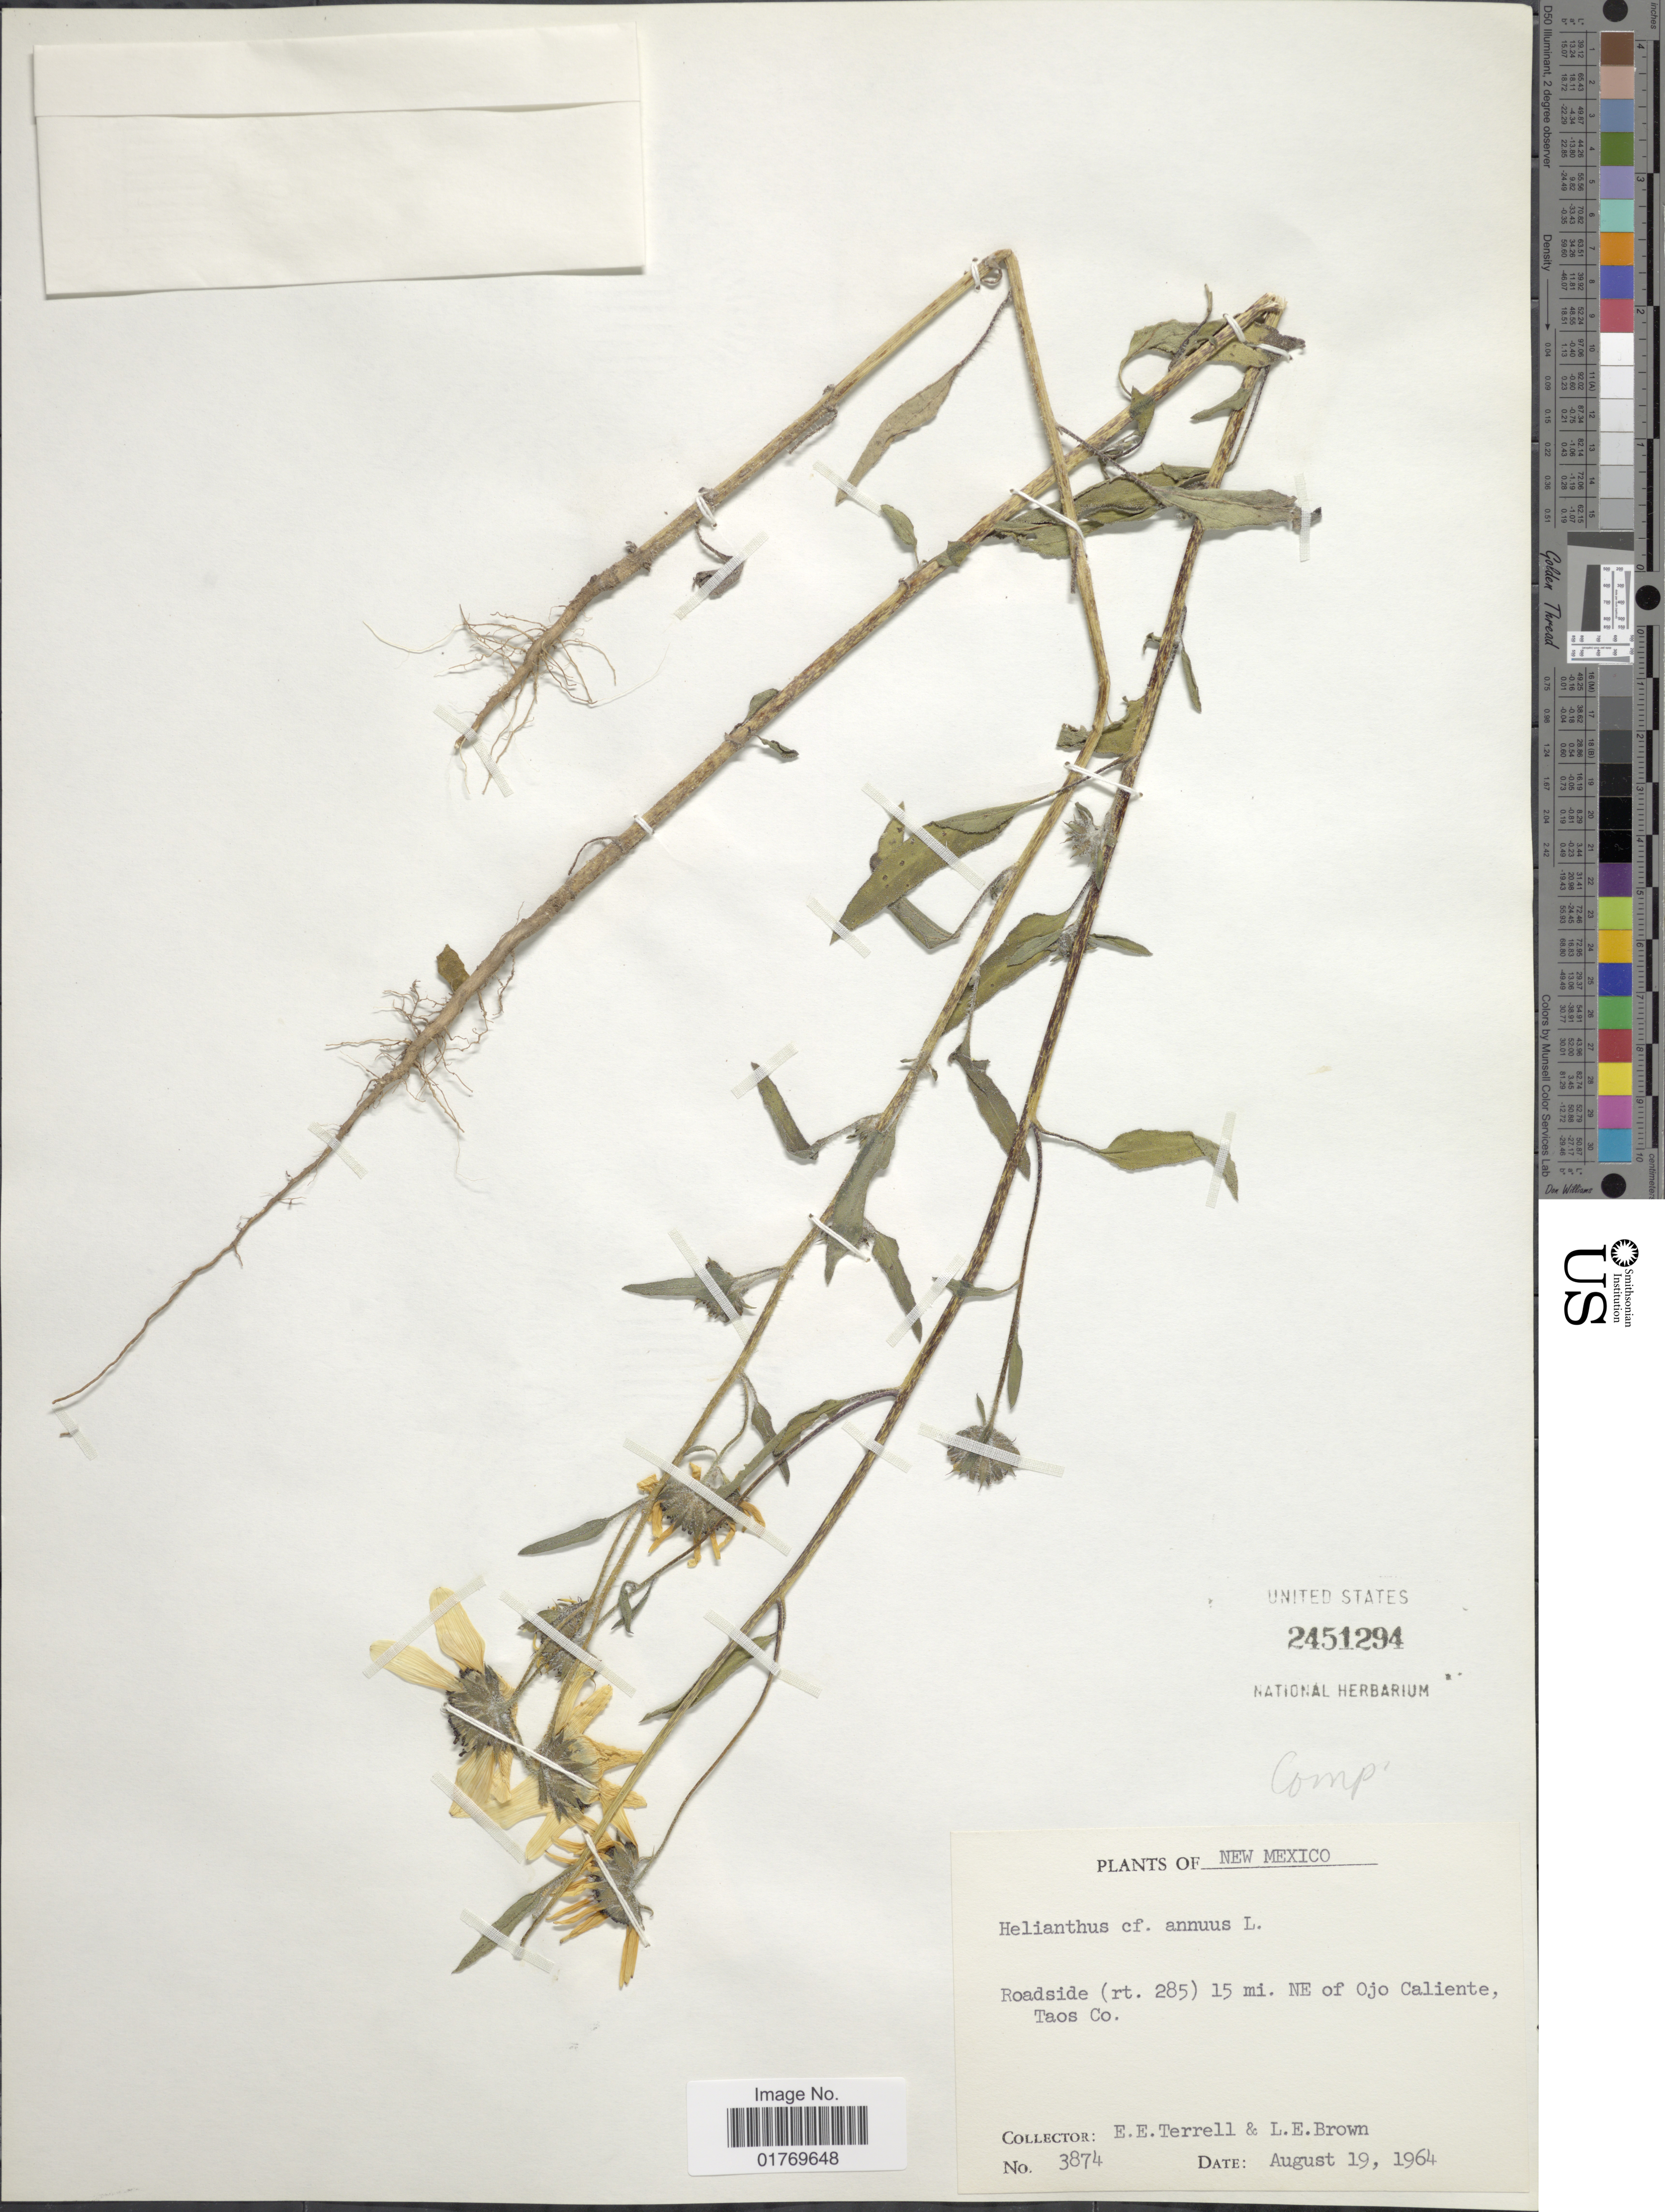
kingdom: Plantae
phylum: Tracheophyta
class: Magnoliopsida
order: Asterales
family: Asteraceae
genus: Helianthus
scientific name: Helianthus annuus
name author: L.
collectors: E. E. Terrell & L. E. Brown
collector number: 3874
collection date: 1964-08-19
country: United States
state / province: New Mexico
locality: Roadside (rt, 285) 15 mi., NE of Ojo Caliente Taos Co.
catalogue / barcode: US 2451294